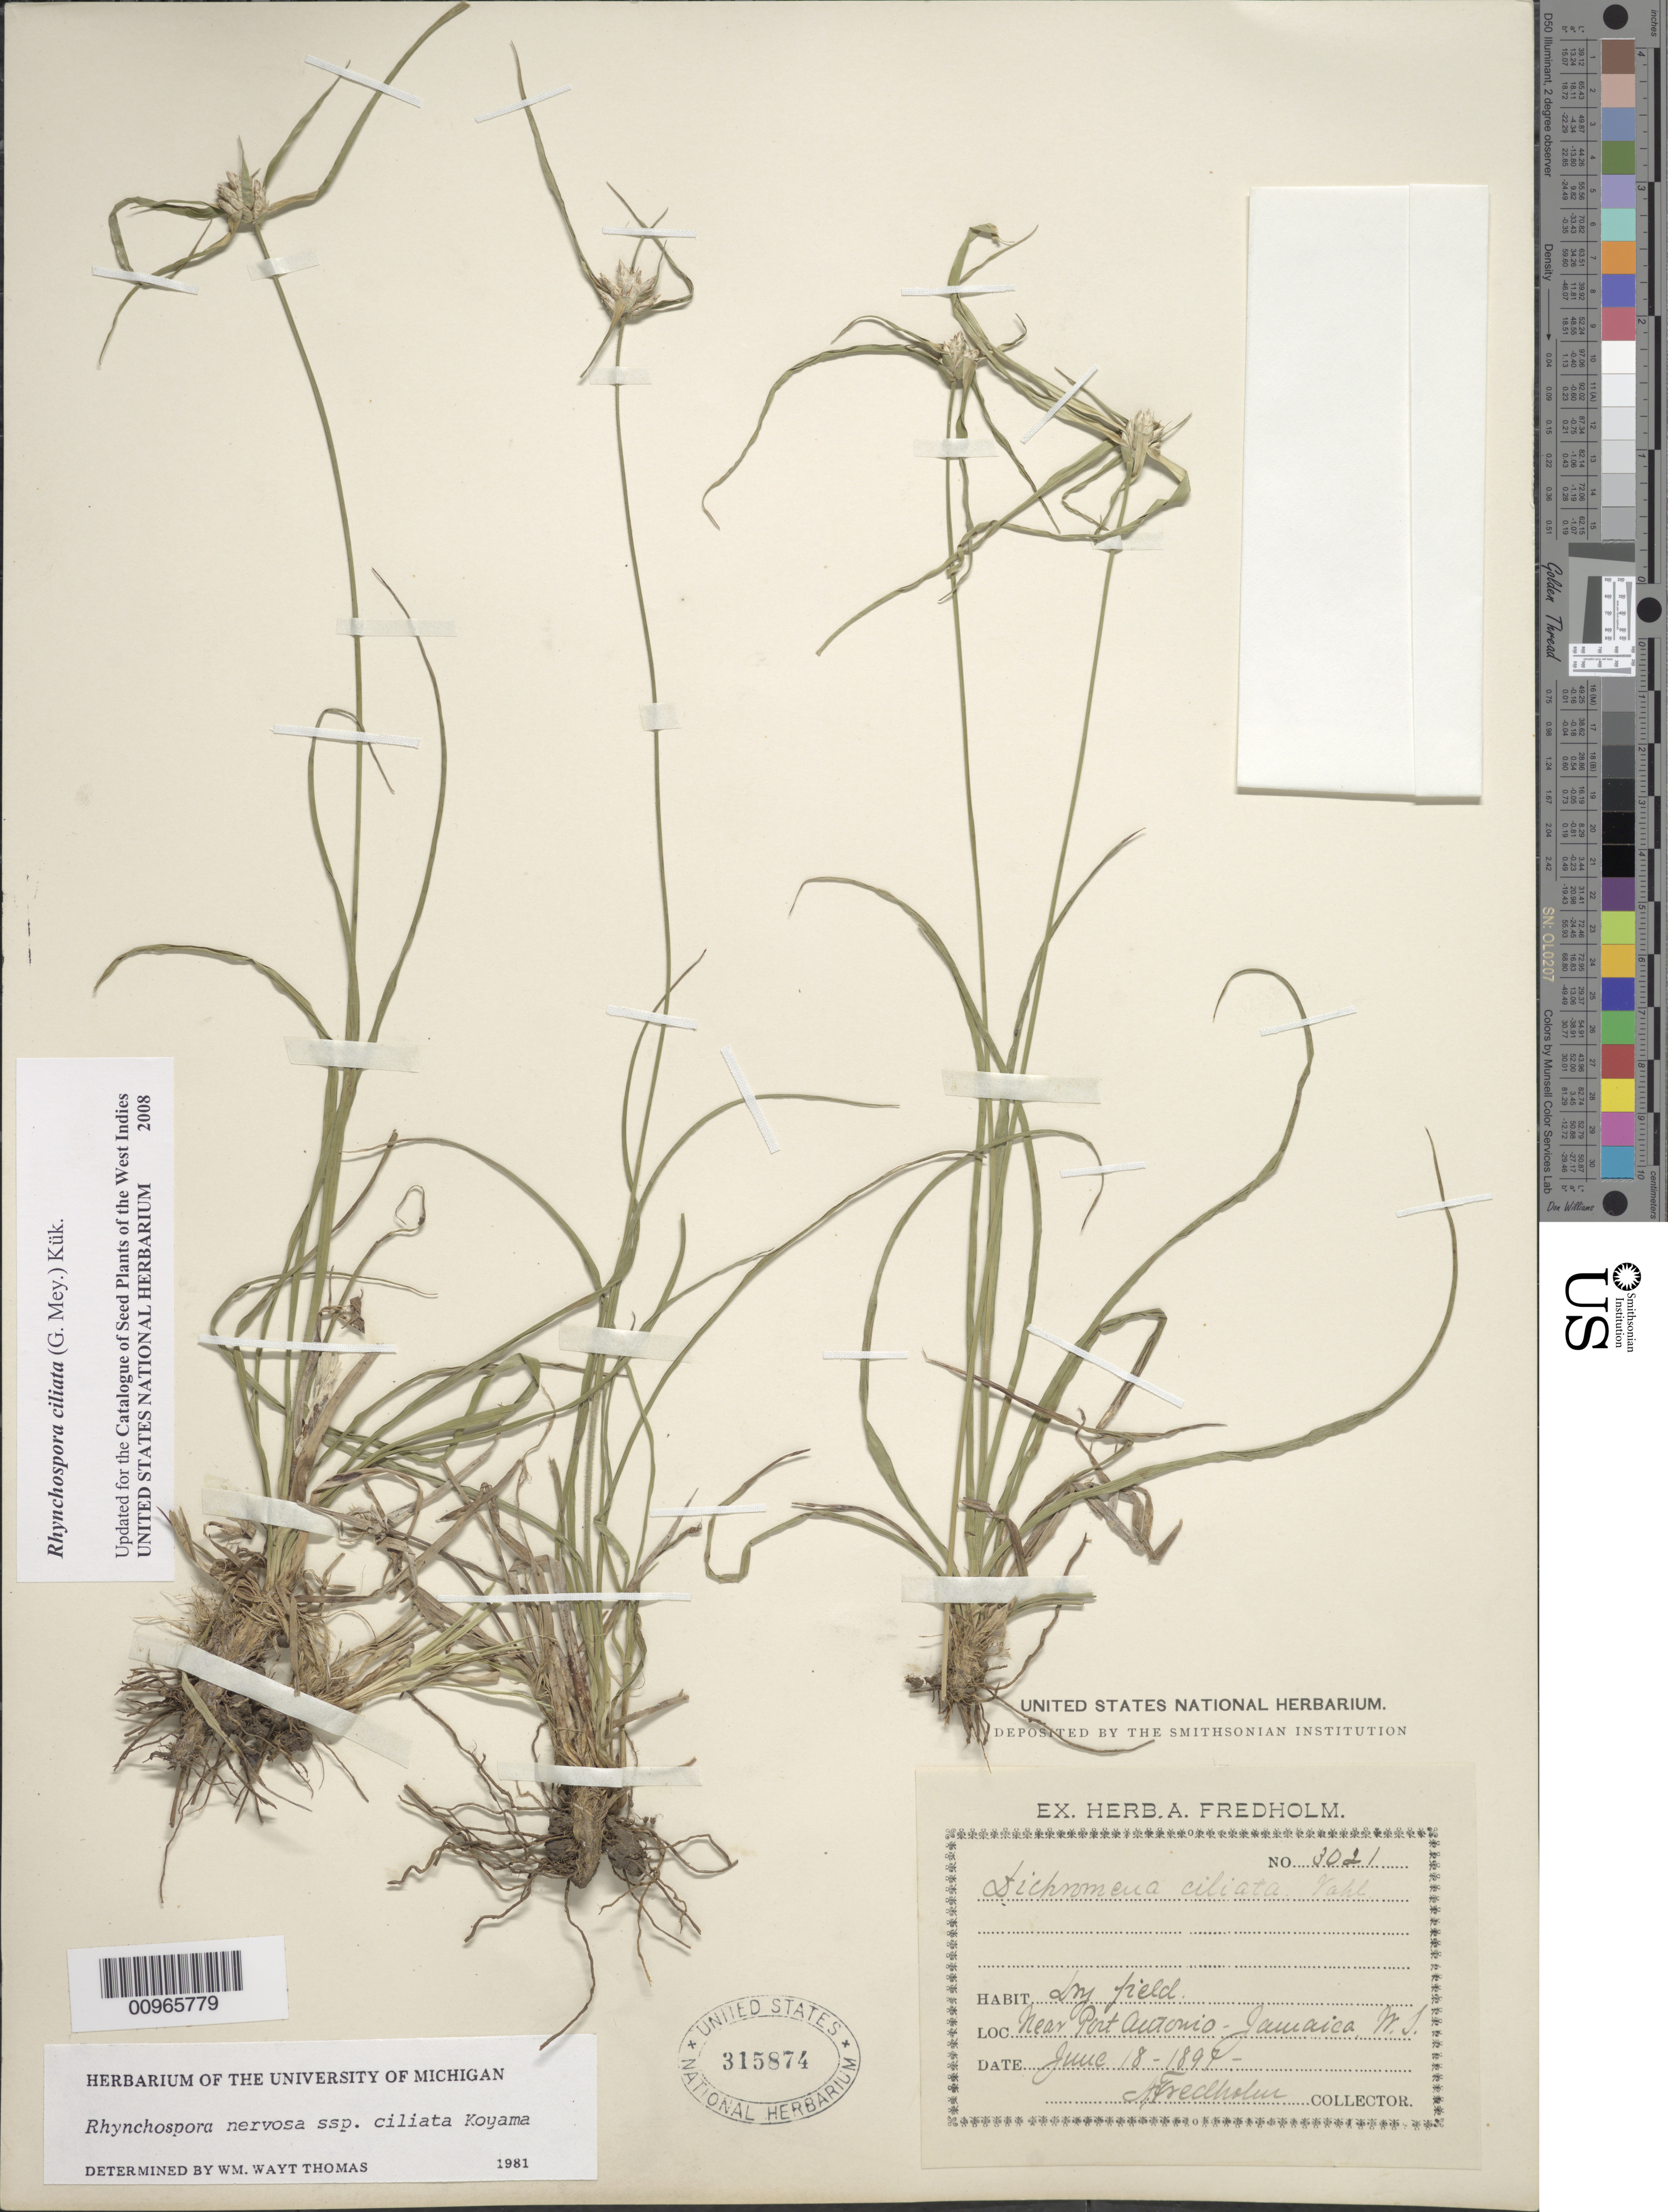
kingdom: Plantae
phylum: Tracheophyta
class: Liliopsida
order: Poales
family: Cyperaceae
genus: Rhynchospora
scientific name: Rhynchospora ciliata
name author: (G. Mey.) Kük.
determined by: Strong, M. T., (US), Smithsonian Institution - National Museum of Natural History (UNITED STATES)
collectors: A. Fredholm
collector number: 3021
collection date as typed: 18 Jun 1897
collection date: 1897-06-18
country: Jamaica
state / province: Portland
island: Jamaica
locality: Field near Port Antonio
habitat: In field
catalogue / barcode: US 315874